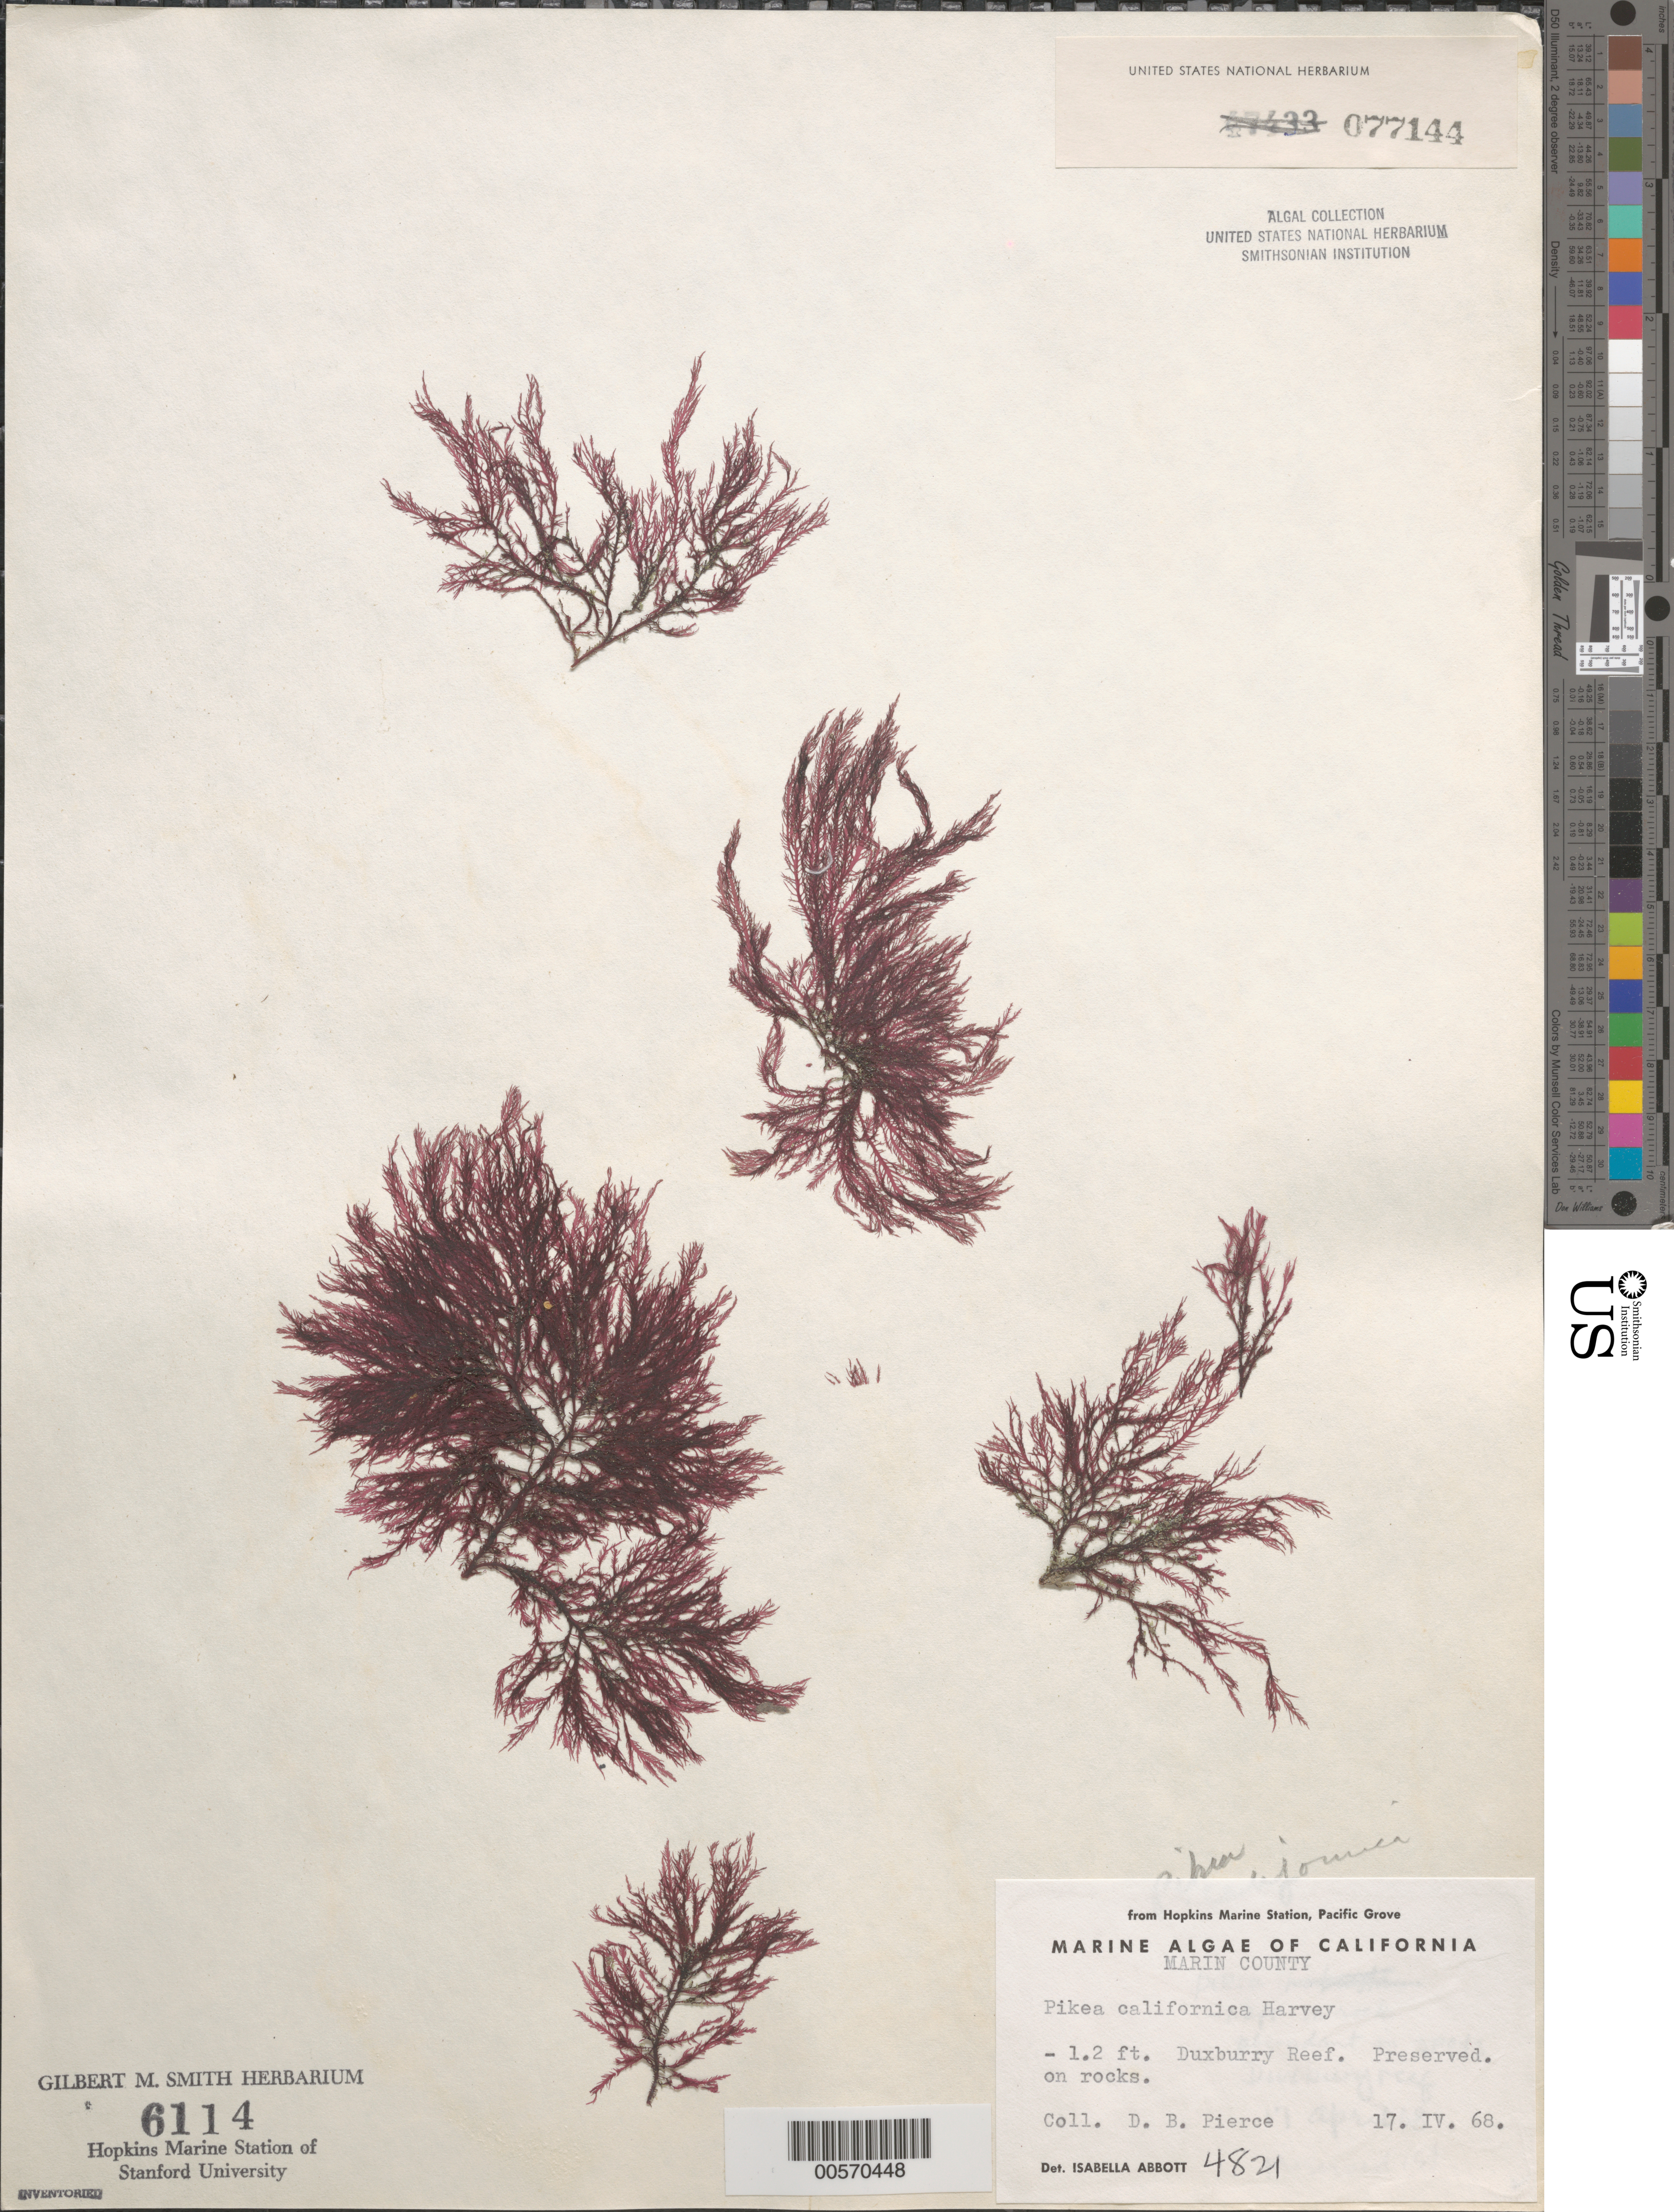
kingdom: Plantae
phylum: Rhodophyta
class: Florideophyceae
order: Gigartinales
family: Dumontiaceae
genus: Pikea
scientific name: Pikea californica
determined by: Abbott, Isabella A.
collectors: D. Pierce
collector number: IAA 4821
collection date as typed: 17 Apr 1968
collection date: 1968-04-17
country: United States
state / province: California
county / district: Marin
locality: Duxbury Reef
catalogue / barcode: US 77144